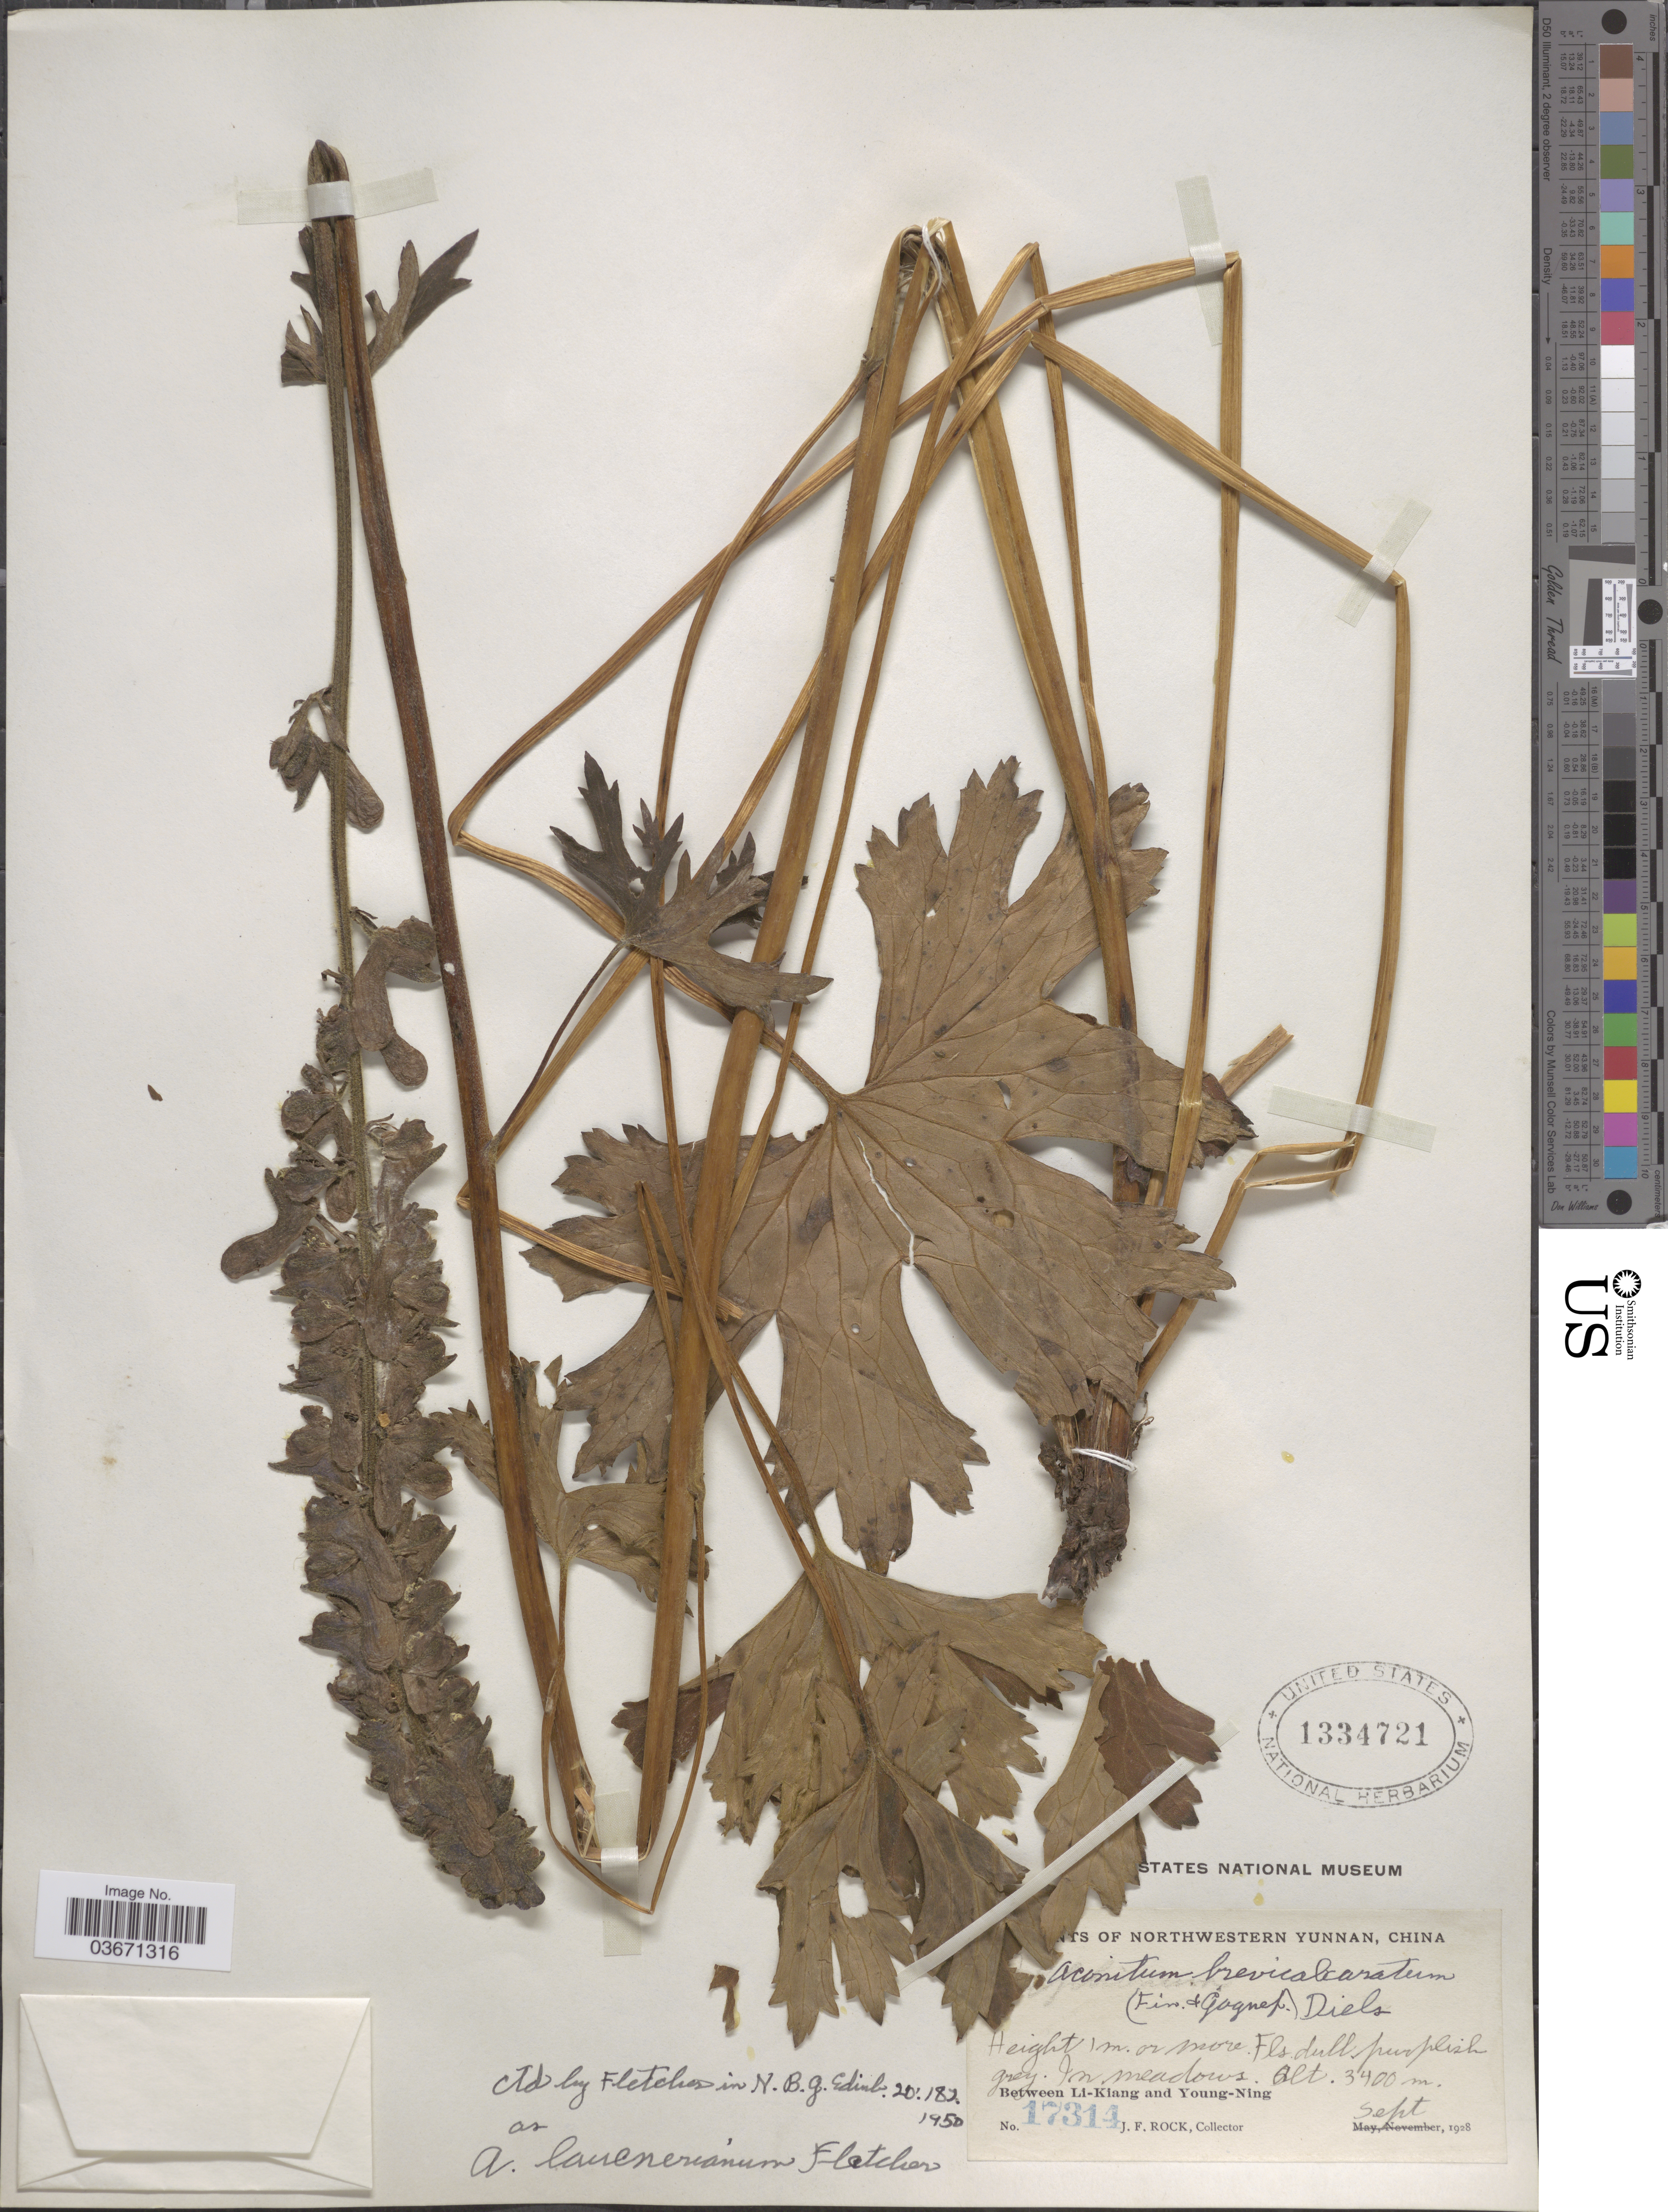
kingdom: Plantae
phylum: Tracheophyta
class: Magnoliopsida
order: Ranunculales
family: Ranunculaceae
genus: Aconitum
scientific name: Aconitum lauenerianum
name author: H.R. Fletcher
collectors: J. Rock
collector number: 17314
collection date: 1928-09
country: China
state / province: Yunnan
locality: Northwestern Yunnan. Between Li-Kiang and Young-Ning.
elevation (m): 3400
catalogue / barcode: US 1334721